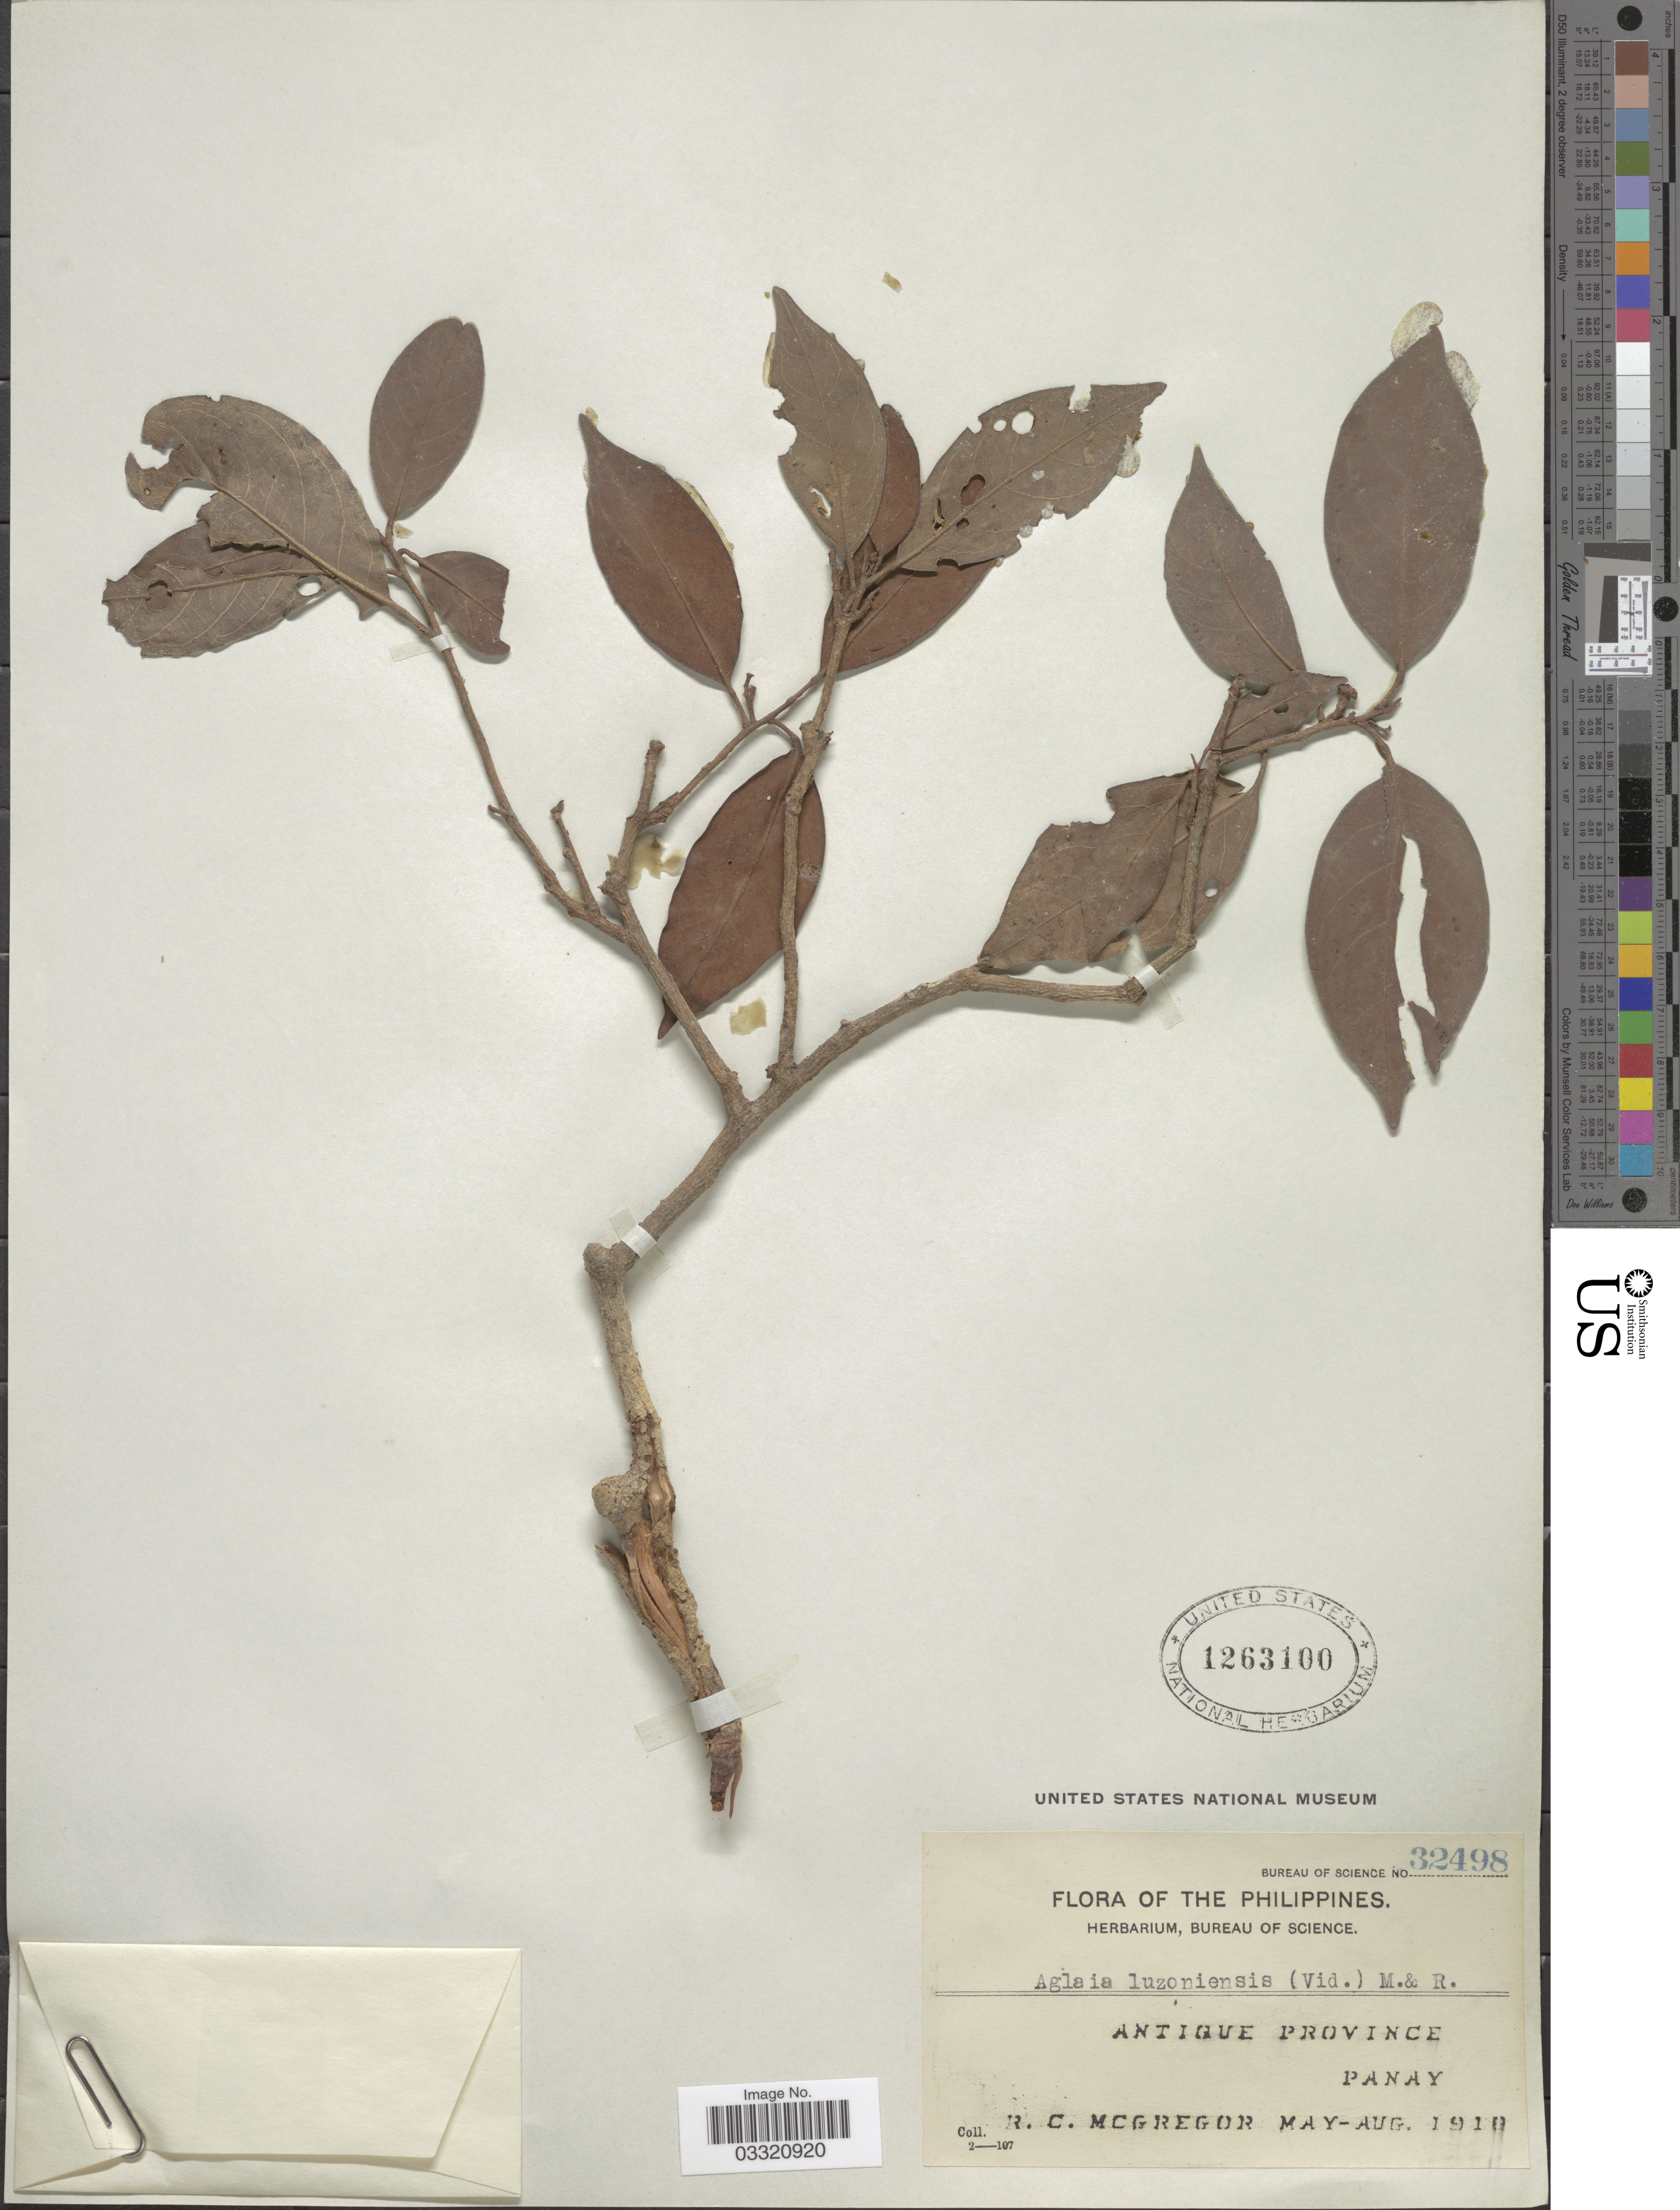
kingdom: Plantae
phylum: Tracheophyta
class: Magnoliopsida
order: Sapindales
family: Meliaceae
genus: Aglaia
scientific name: Aglaia luzoniensis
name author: (S. Vidal) Merr. & Rolfe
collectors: R. C. McGregor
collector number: Bureau of Science 32498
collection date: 1910-05/1910-08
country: Philippines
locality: Antique Province, Panay.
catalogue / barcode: US 1263100